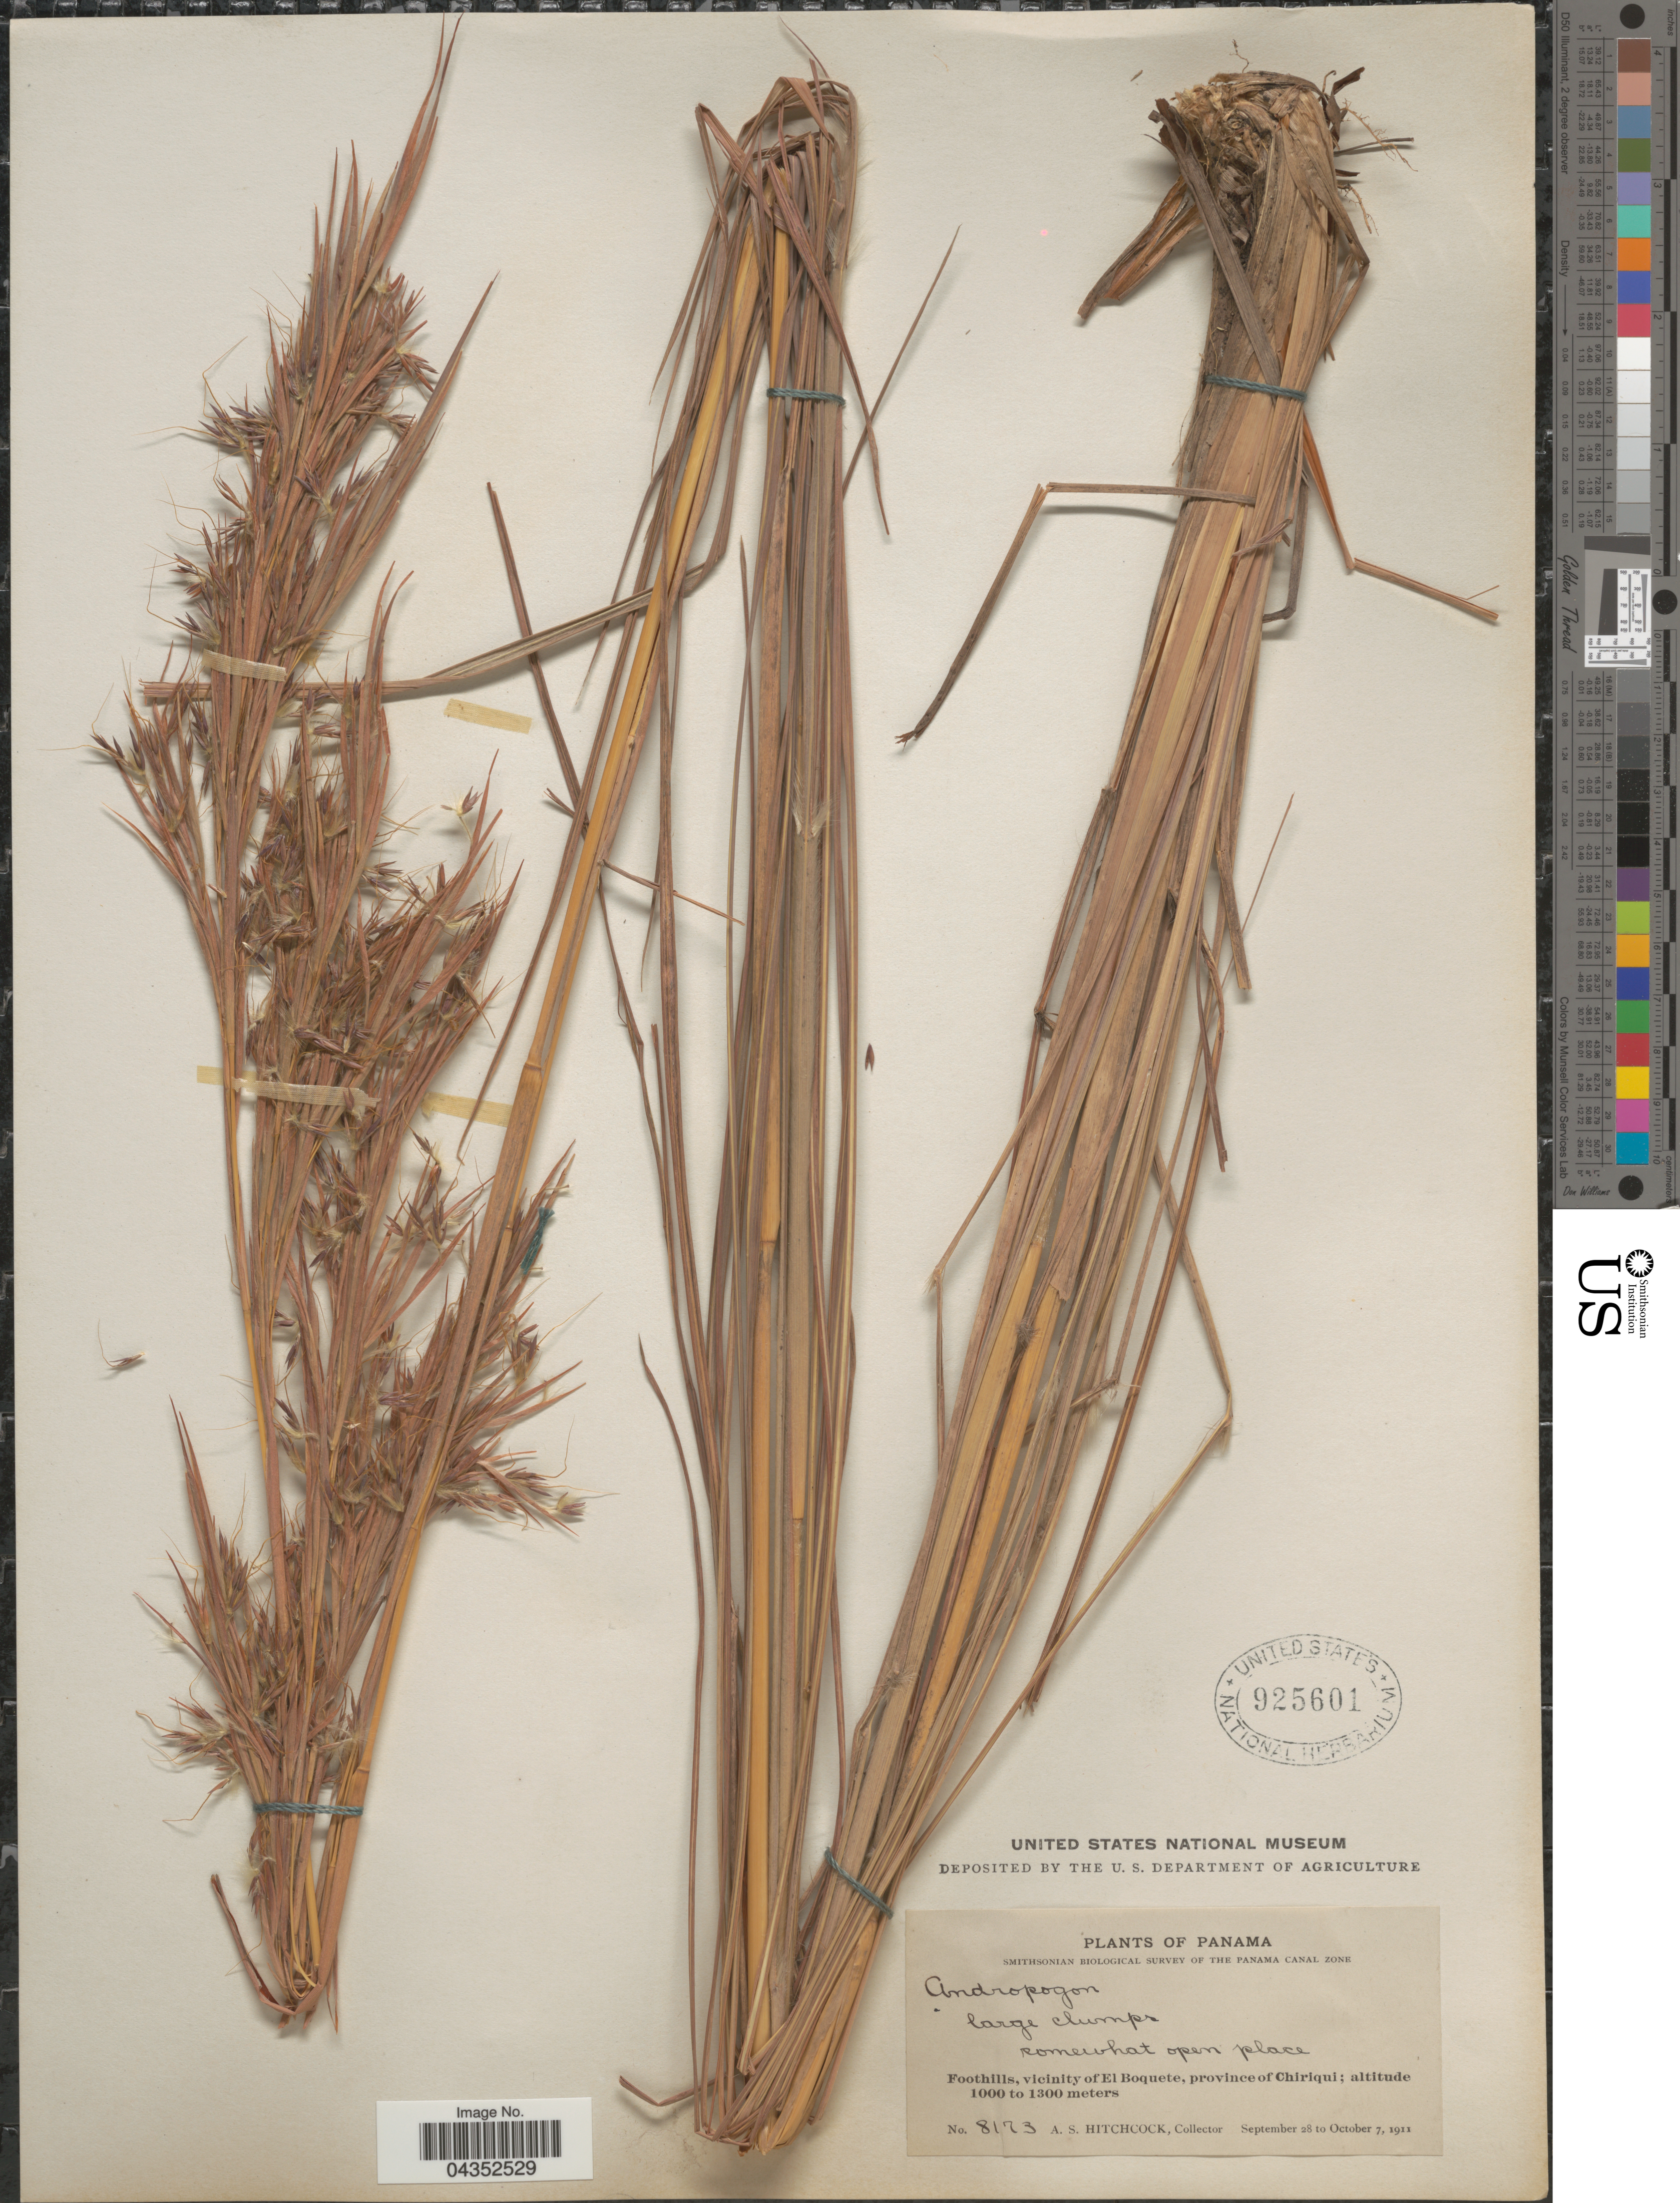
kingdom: Plantae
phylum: Tracheophyta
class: Liliopsida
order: Poales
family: Poaceae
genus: Hyparrhenia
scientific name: Hyparrhenia bracteata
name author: (Humb. & Bonpl.) Stapf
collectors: A. S. Hitchcock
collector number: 8173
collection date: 1911-09-28/1911-10-07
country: Panama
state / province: Chiriqui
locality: Smithsonian Biological Survey of the Panama Canal Zone. Foothills, vicinity of El Boqute.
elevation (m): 1000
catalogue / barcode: US 925601